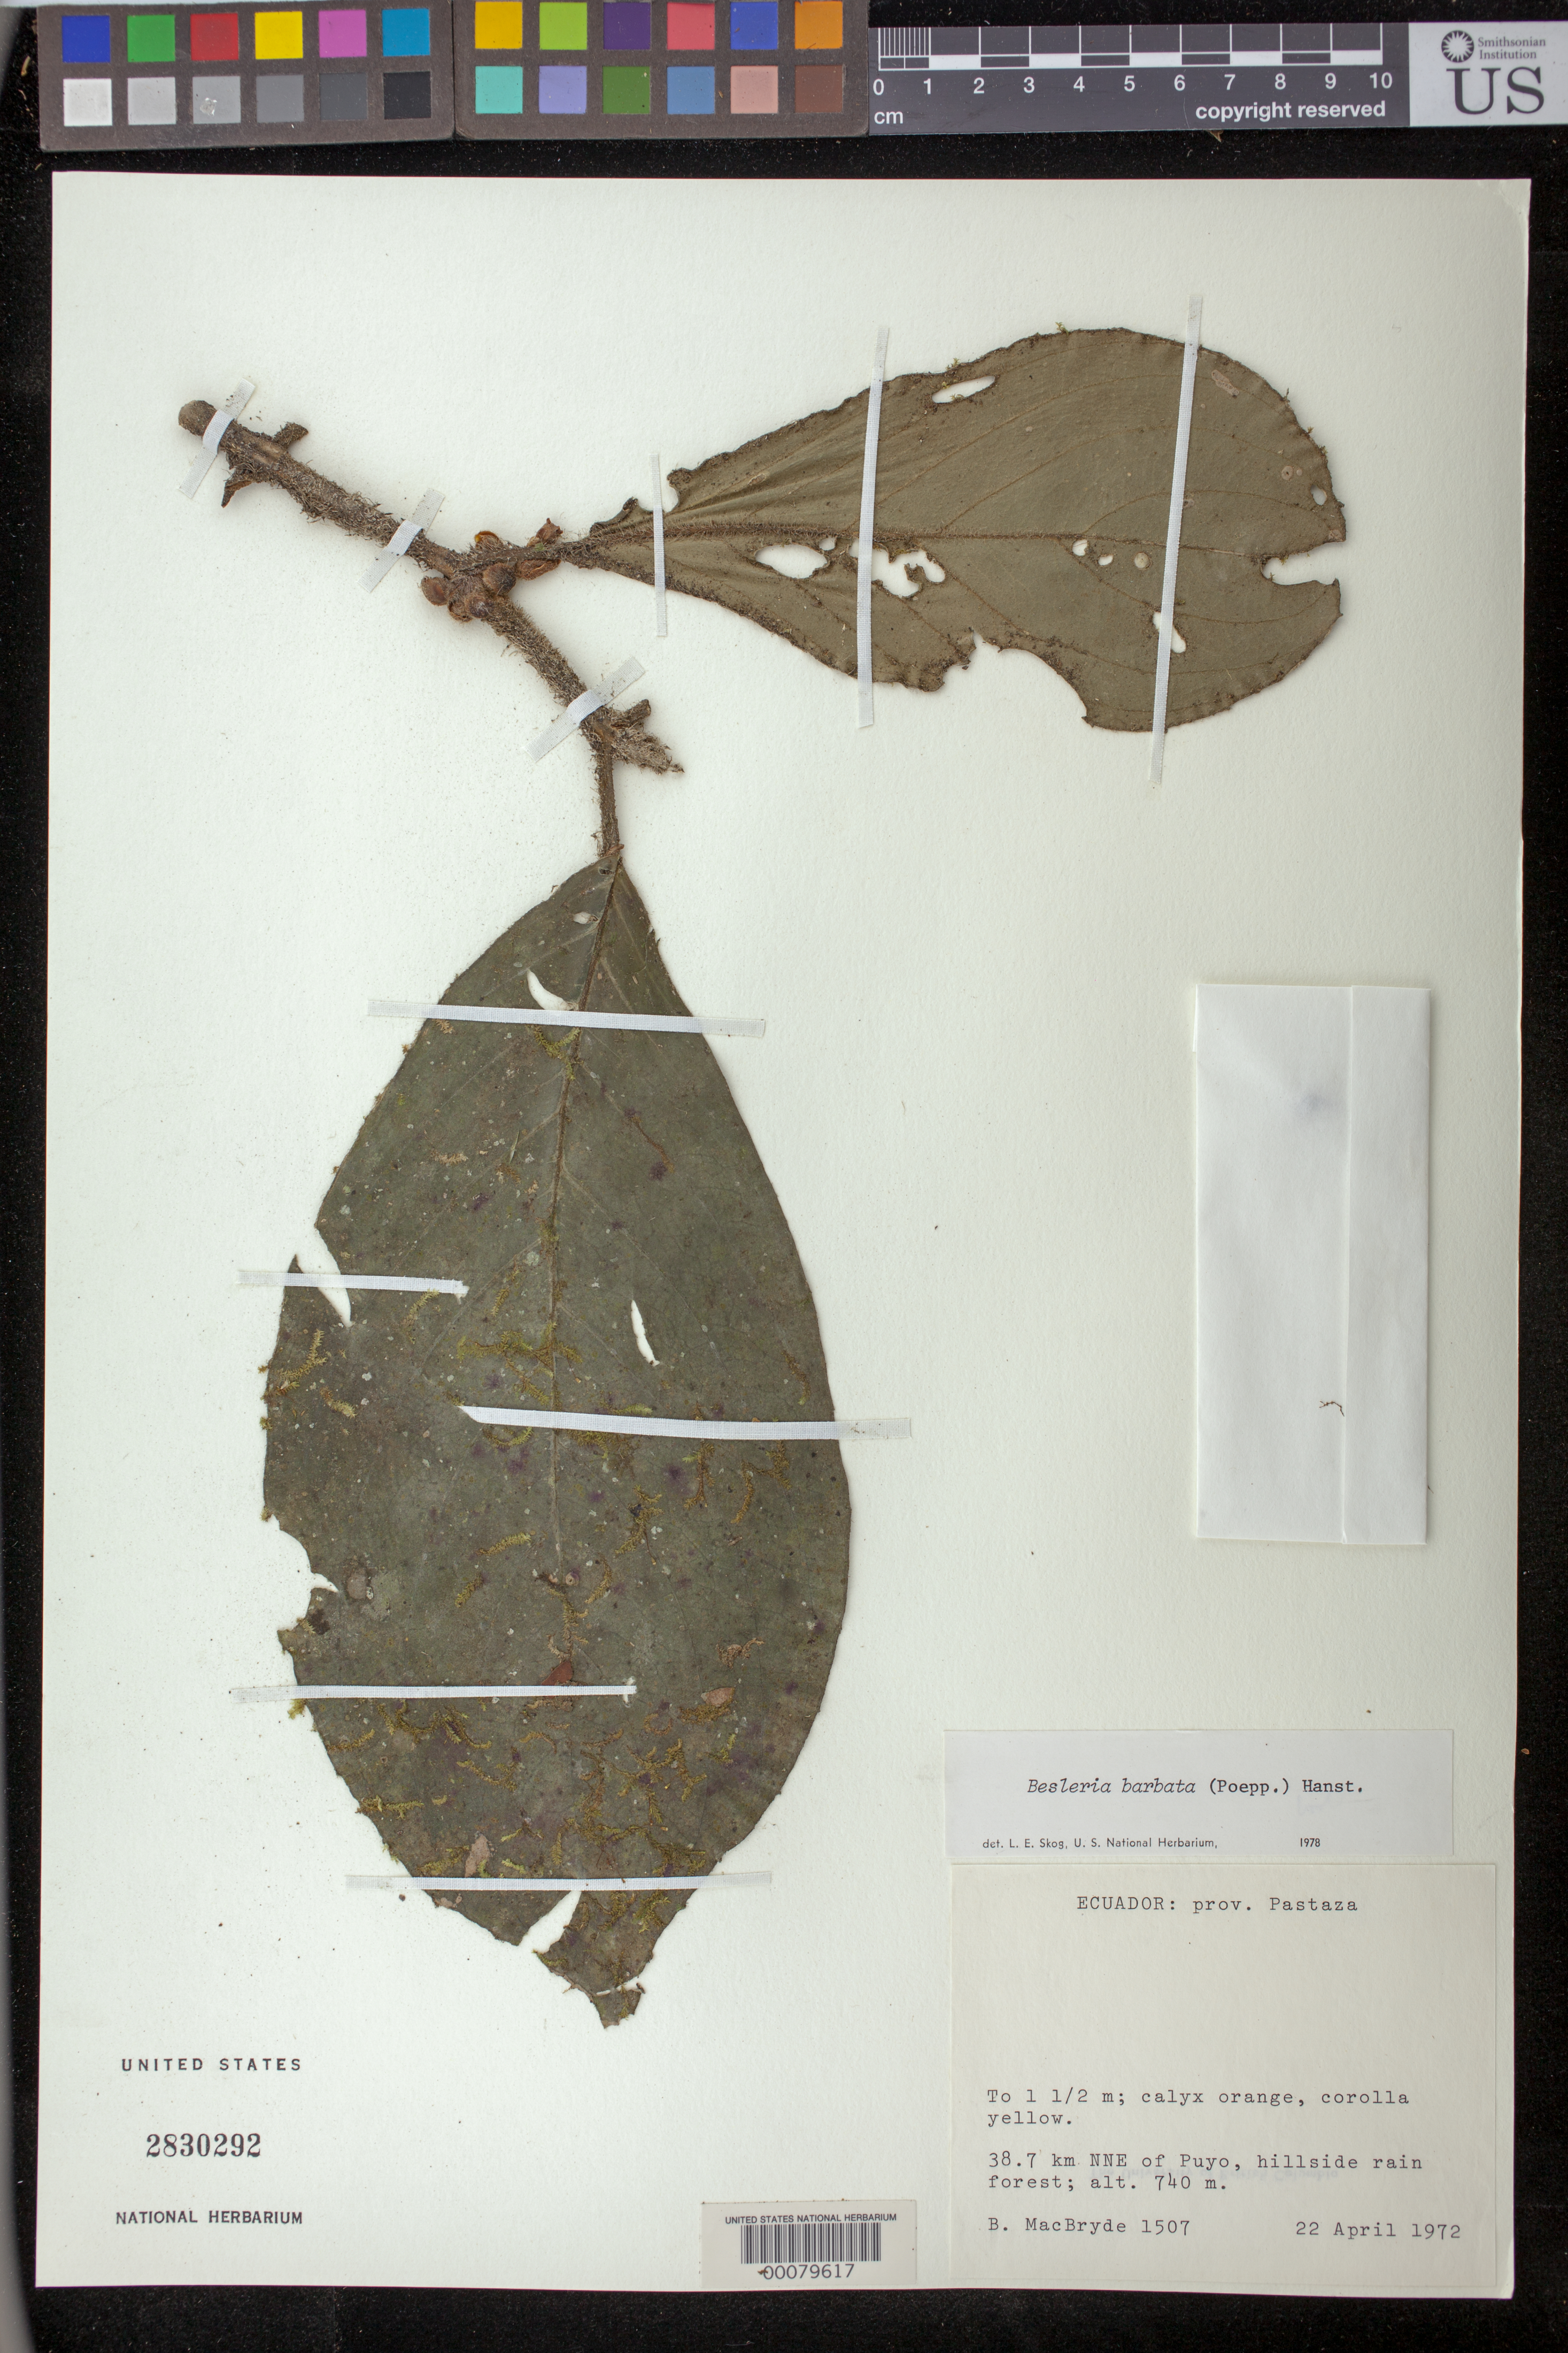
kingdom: Plantae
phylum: Tracheophyta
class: Magnoliopsida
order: Lamiales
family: Gesneriaceae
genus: Besleria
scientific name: Besleria barbata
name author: (Poepp.) Hanst.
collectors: B. MacBryde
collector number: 1507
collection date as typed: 22 Apr 1972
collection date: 1972-04-22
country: Ecuador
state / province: Pastaza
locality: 38.7 km NNE of Puyo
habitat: Hillside rain forest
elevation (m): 740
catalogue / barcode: US 2830292